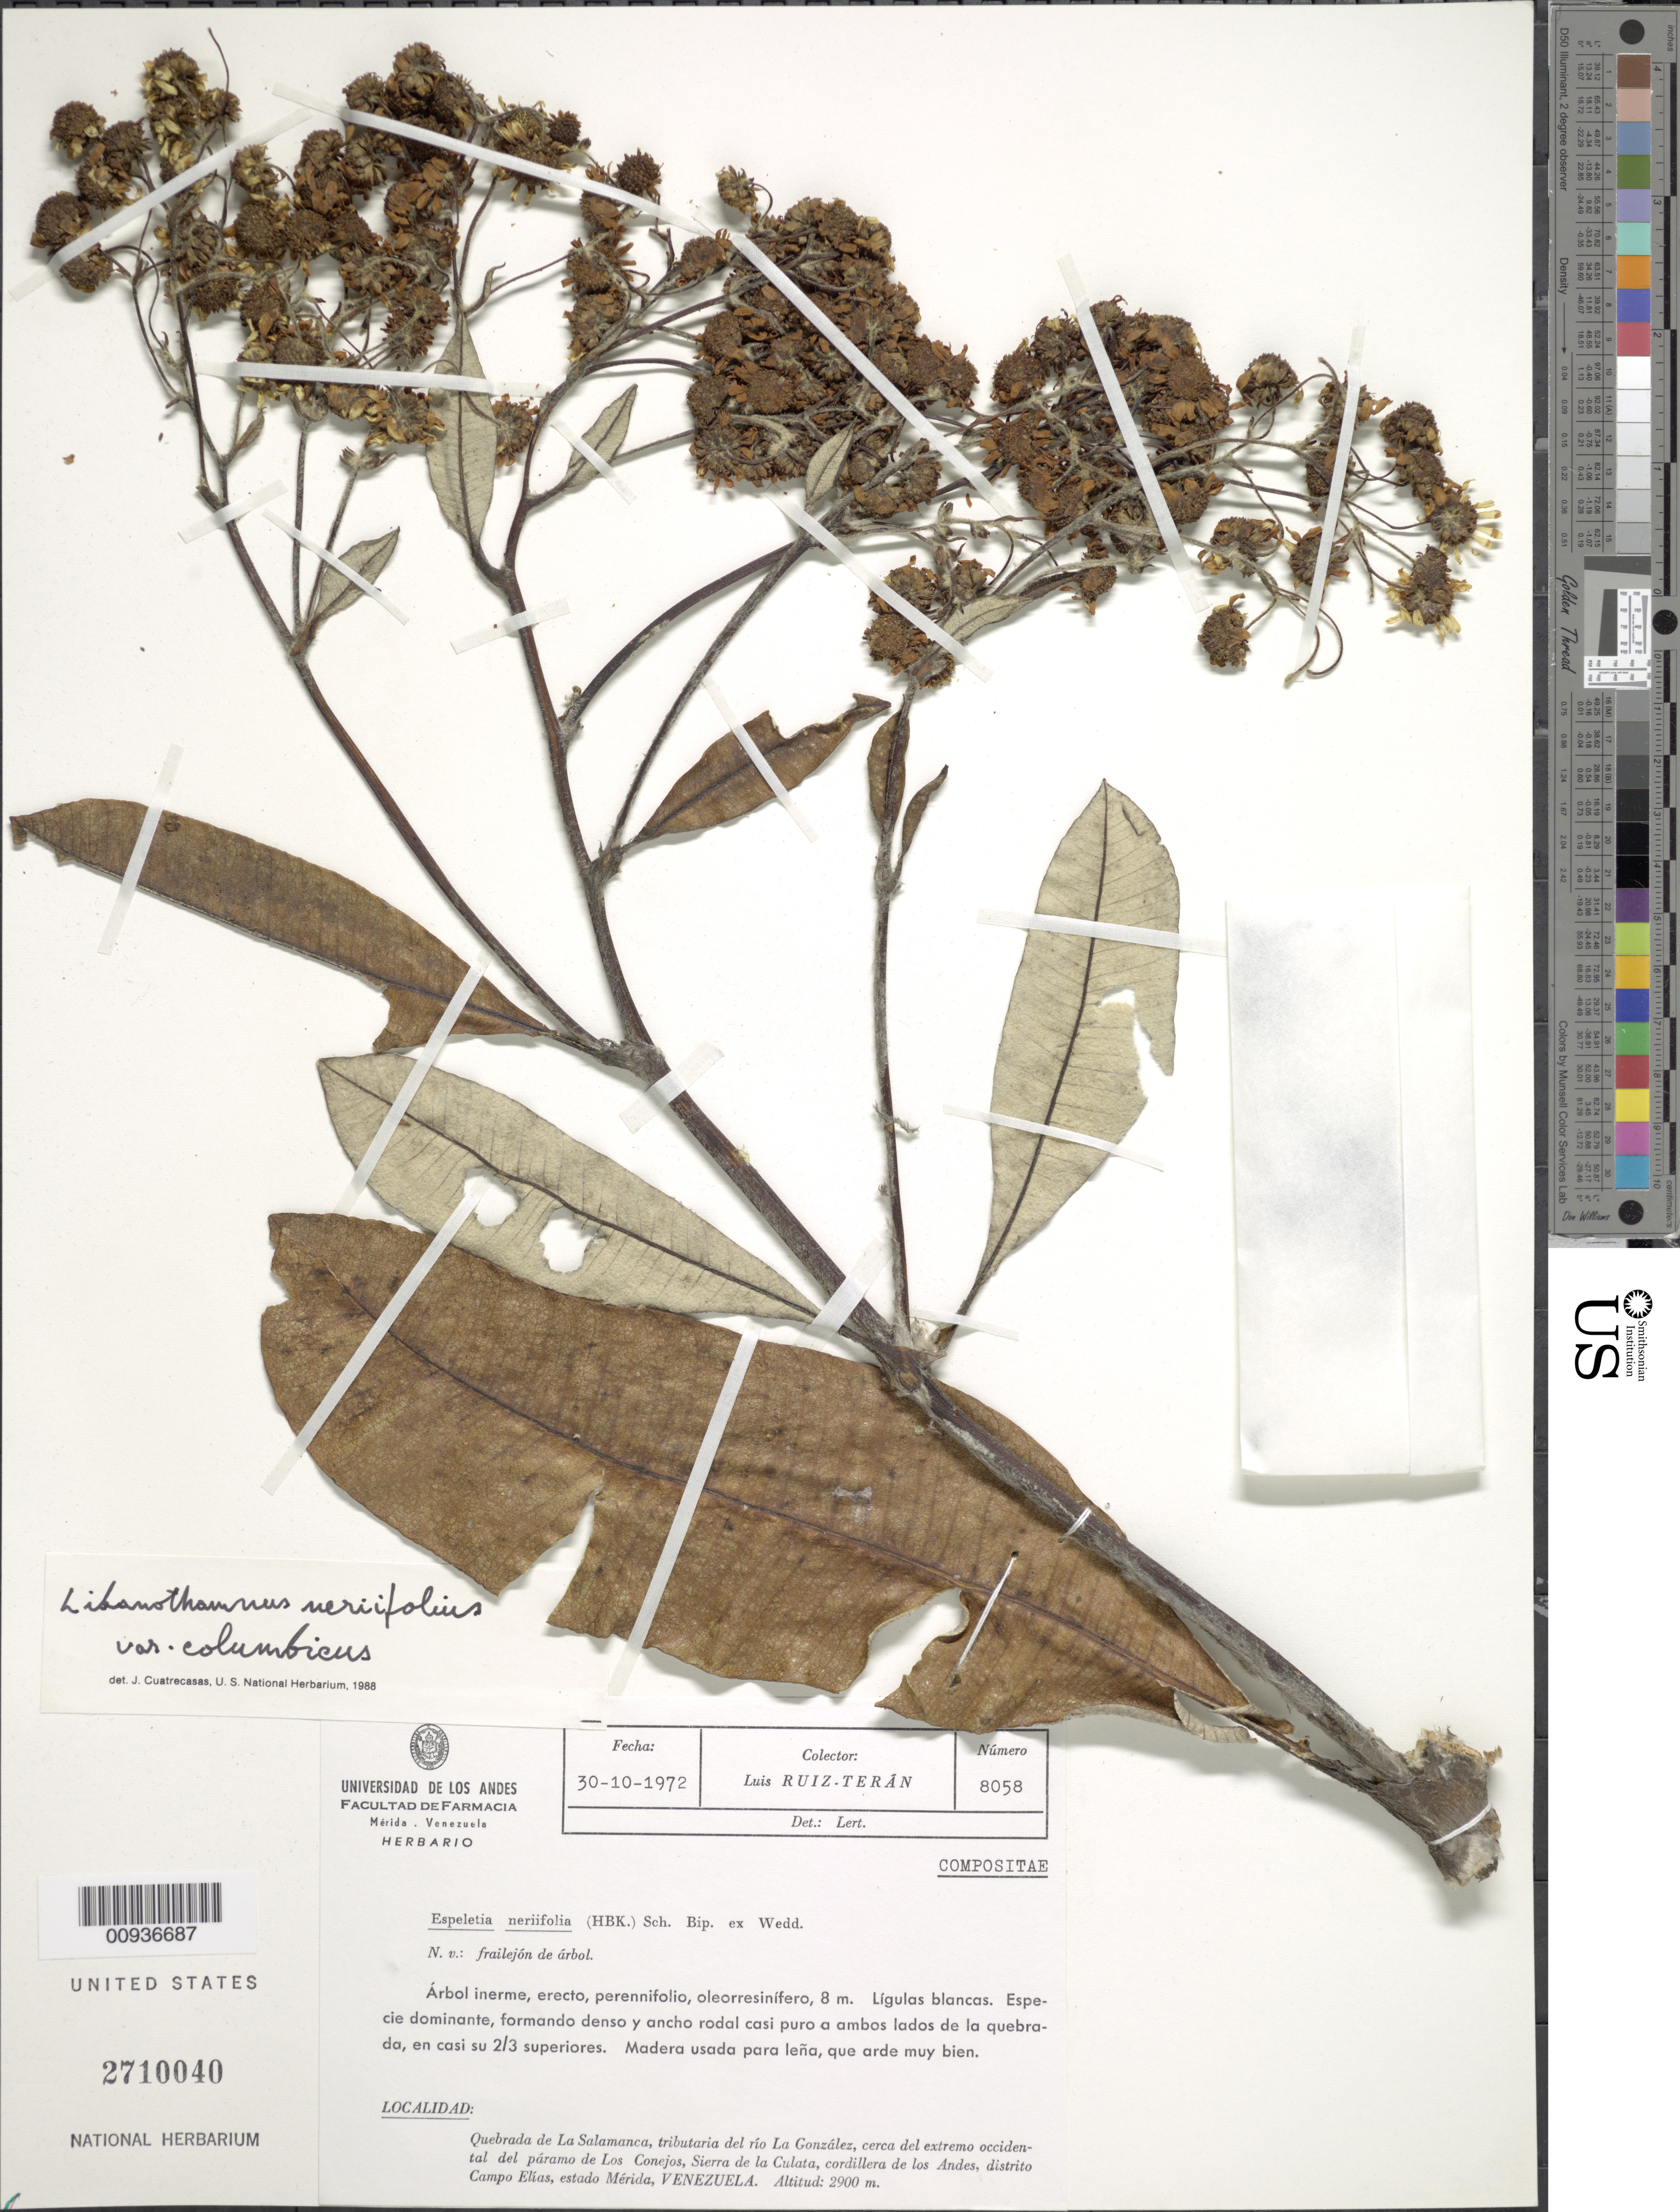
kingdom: Plantae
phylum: Tracheophyta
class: Magnoliopsida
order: Asterales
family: Asteraceae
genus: Libanothamnus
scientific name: Libanothamnus neriifolius var. columbicus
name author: (Cuatrec.) Cuatrec.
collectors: L. Teran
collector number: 8058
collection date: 1972-10-30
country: Venezuela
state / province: Mérida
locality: Quebrada de La Salamanca, tributaria del rio La Gonzalez, cerca del extremo occidental del paramo de Los Conejos, Sierra de la Culata, Cordillera de los Andes, Distrito Campo Elias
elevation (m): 2900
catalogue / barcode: US 2710040